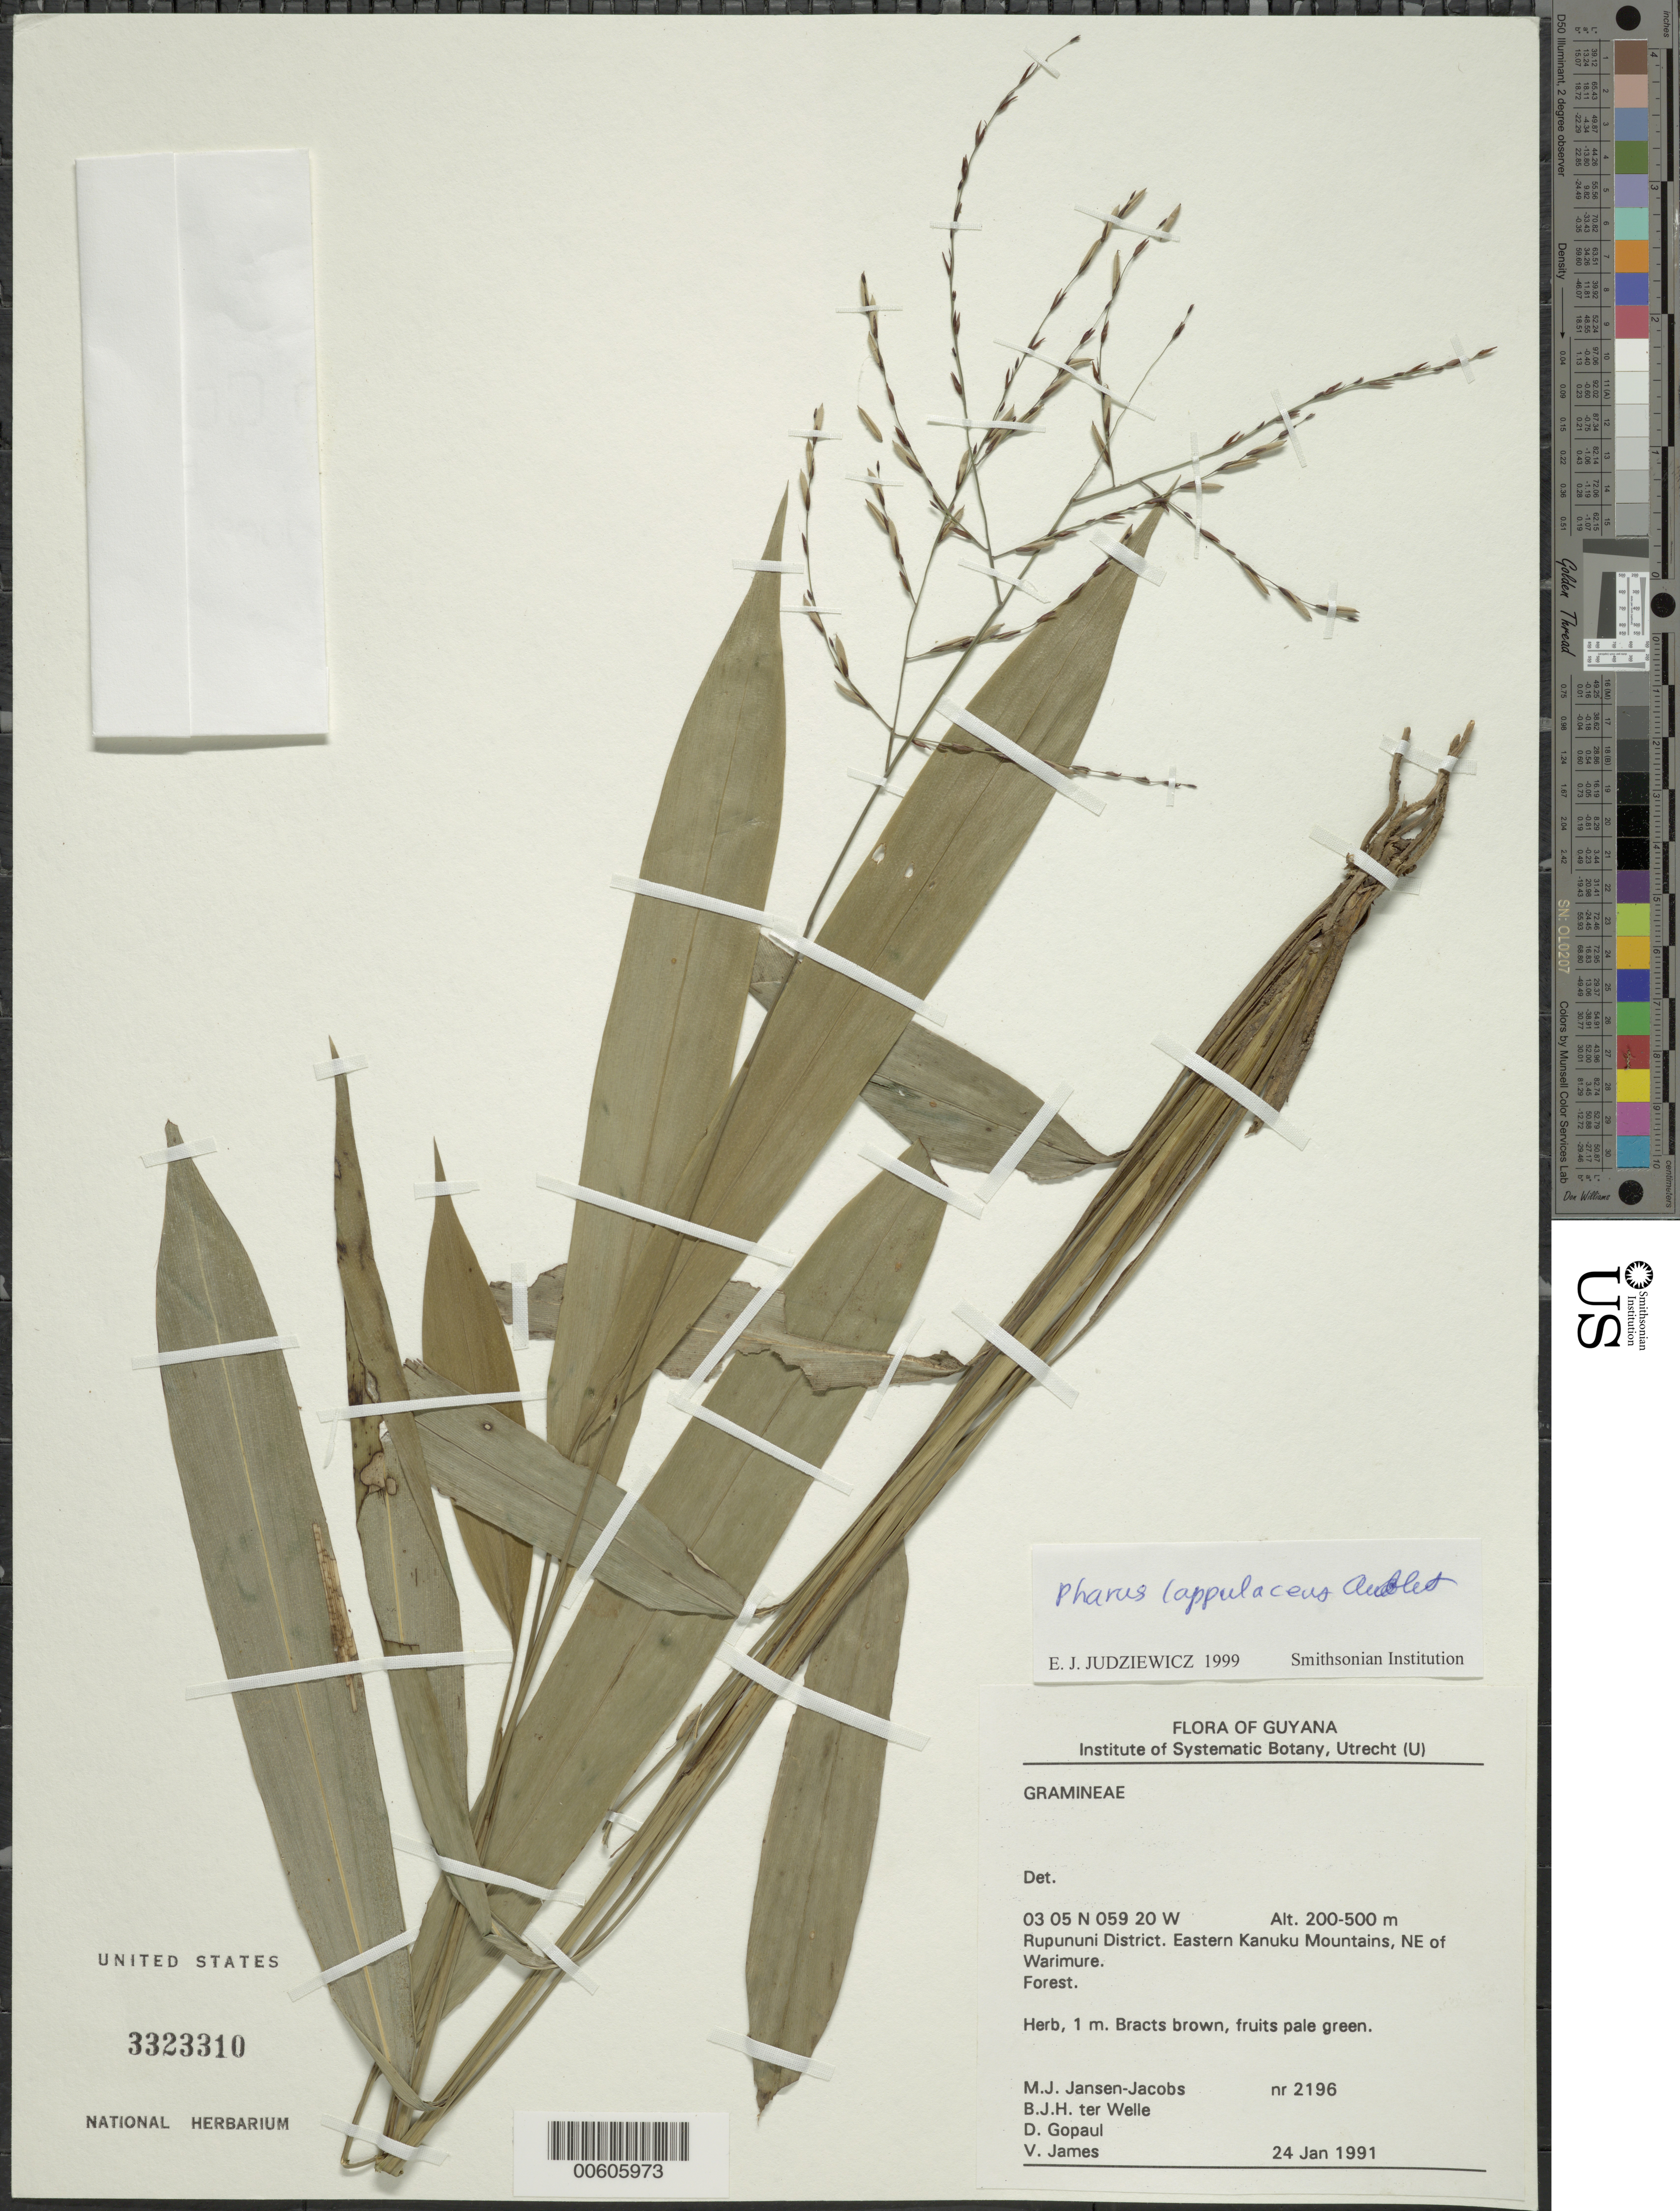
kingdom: Plantae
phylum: Tracheophyta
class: Liliopsida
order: Poales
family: Poaceae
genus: Pharus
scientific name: Pharus lappulaceus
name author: Aubl.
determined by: Judziewicz, E. J.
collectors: M. J. Jansen-Jacobs, B. Welle, D. Gopaul & V. James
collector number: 2196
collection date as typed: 24-Jan-91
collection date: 1991-01-24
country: Guyana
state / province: U. Takutu-U. Essequibo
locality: Warimure, NE of, eastern Kanuku Mts., Rupununi District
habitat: Forest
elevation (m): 200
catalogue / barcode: US 3323310